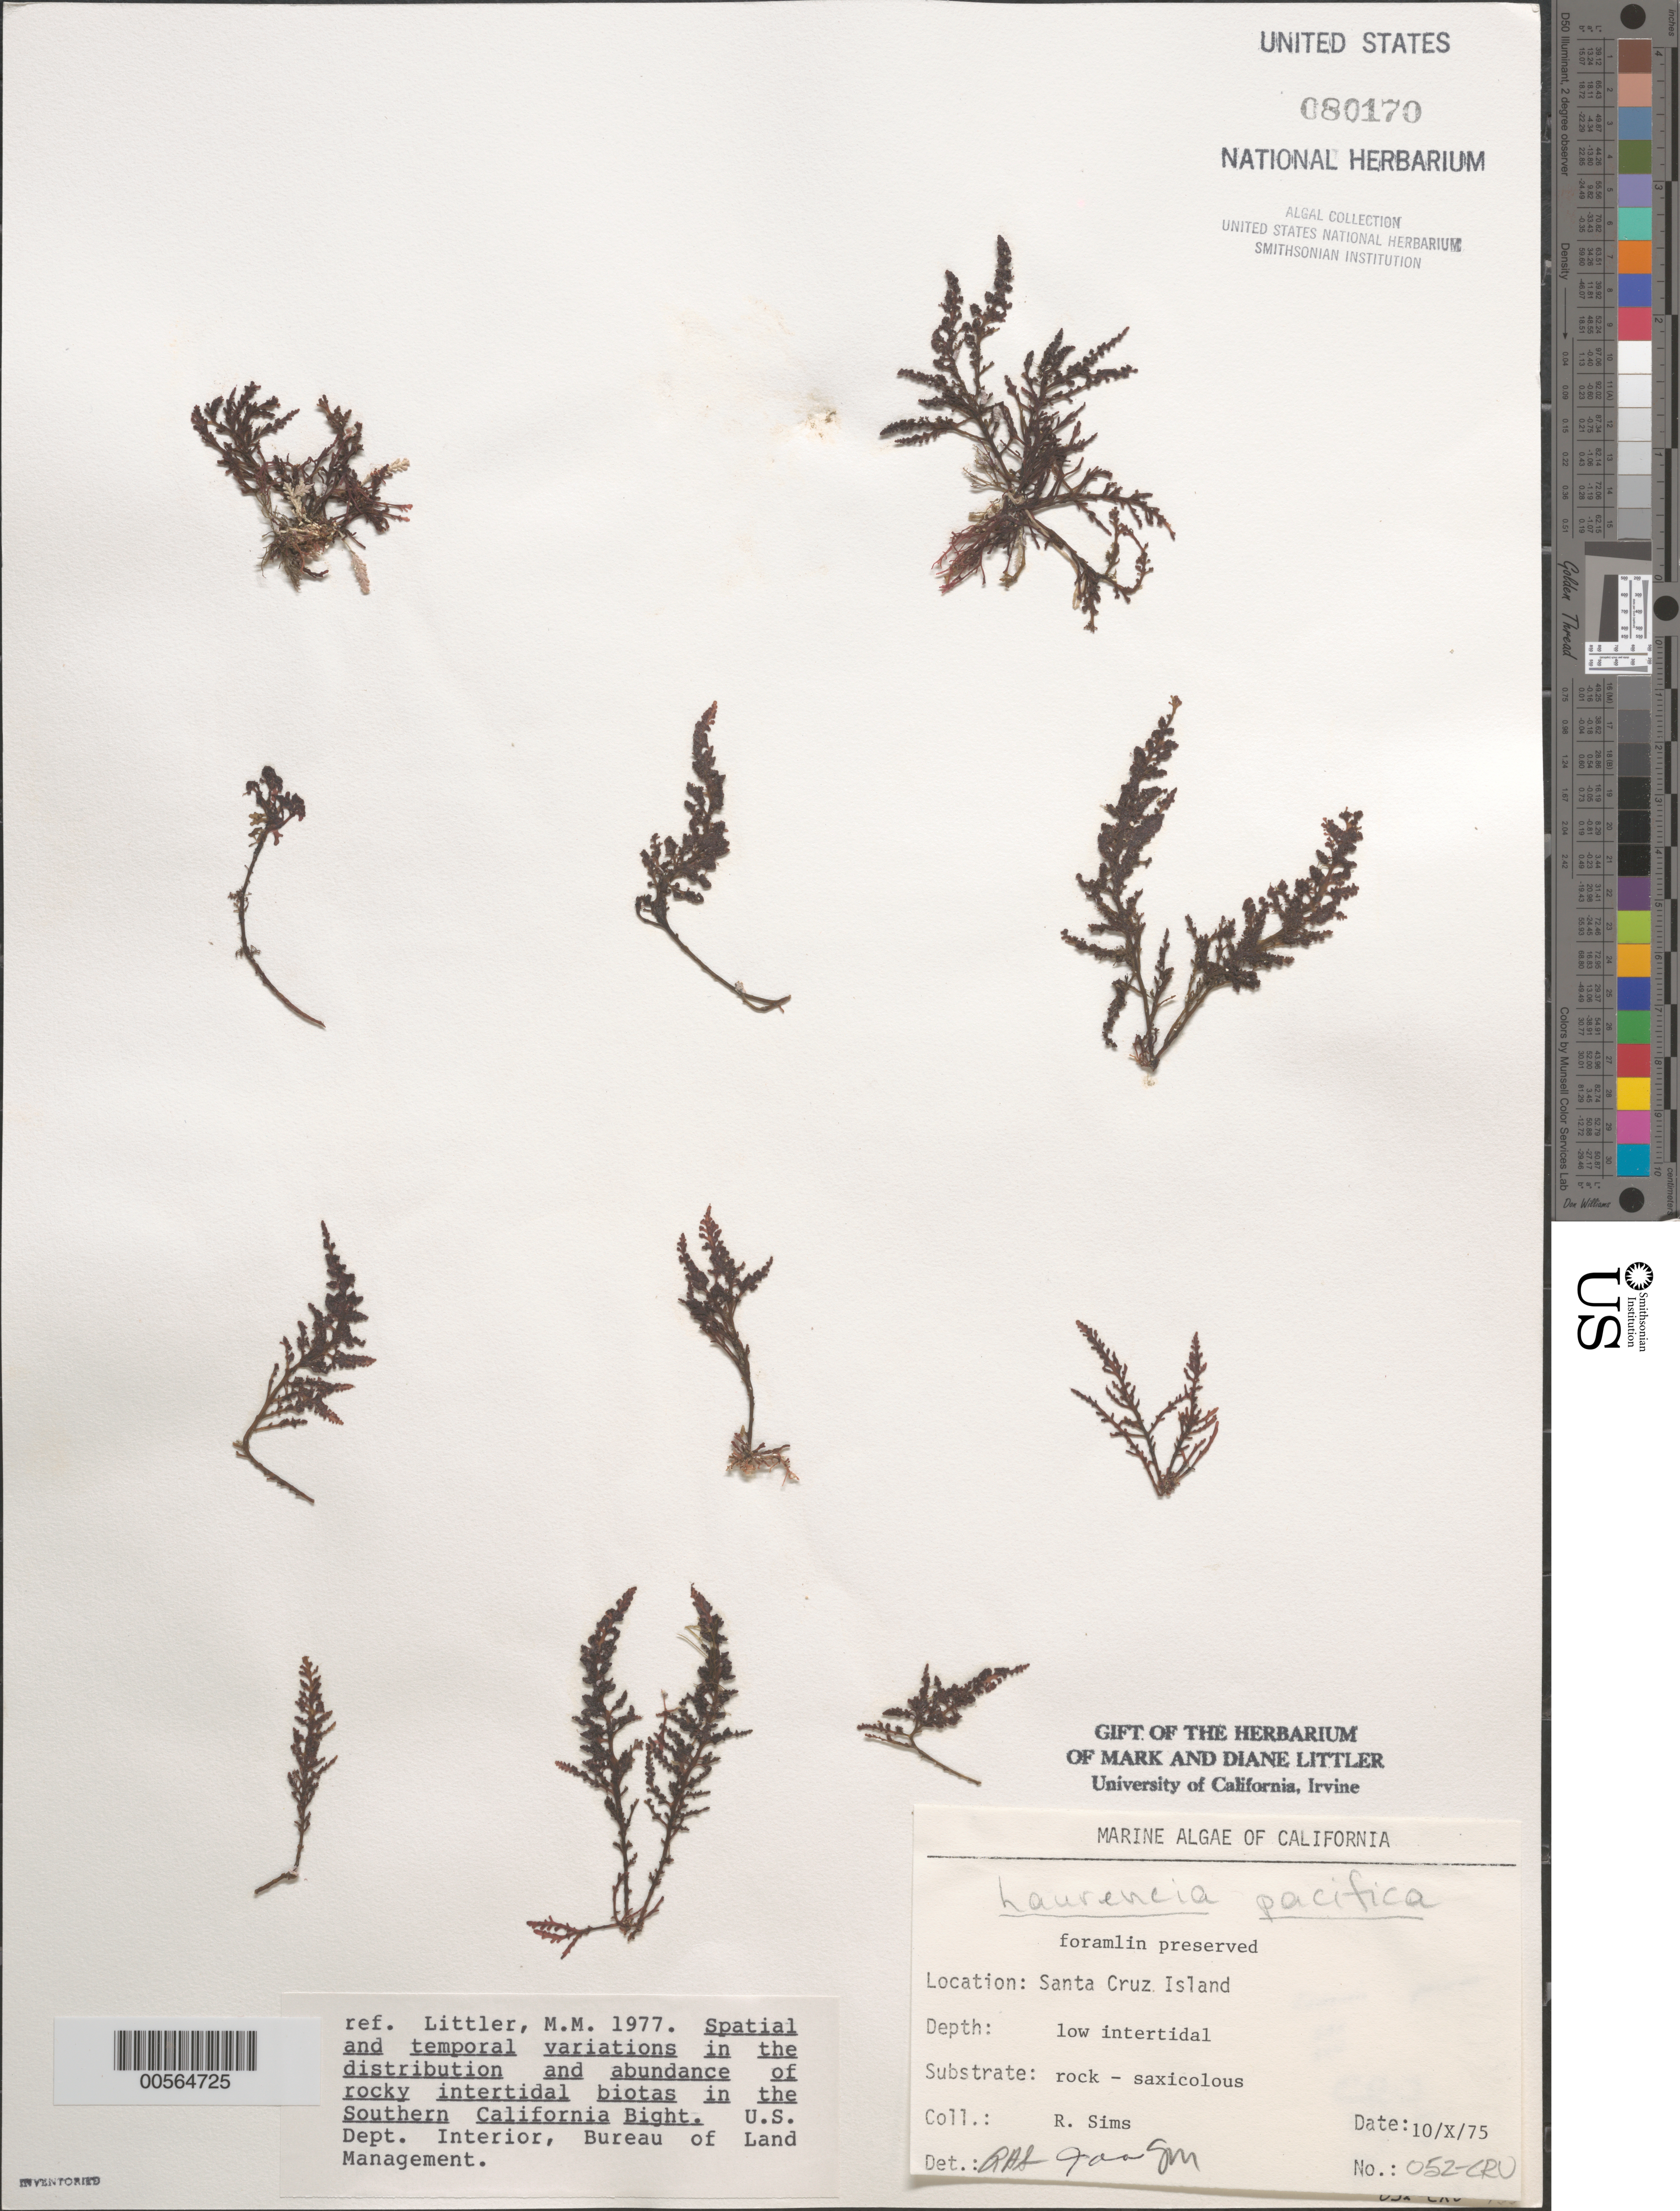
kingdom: Plantae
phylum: Rhodophyta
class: Florideophyceae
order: Ceramiales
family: Rhodomelaceae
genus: Laurencia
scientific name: Laurencia pacifica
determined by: Abbott, I. A.; et al.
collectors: R. H. Sims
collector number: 052-CRU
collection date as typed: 10 Oct 1975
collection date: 1975-10-10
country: United States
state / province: California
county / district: Santa Barbara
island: Santa Cruz Island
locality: Willows Anchorage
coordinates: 33 57'38"N, 119 45'18"W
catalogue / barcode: US 80170